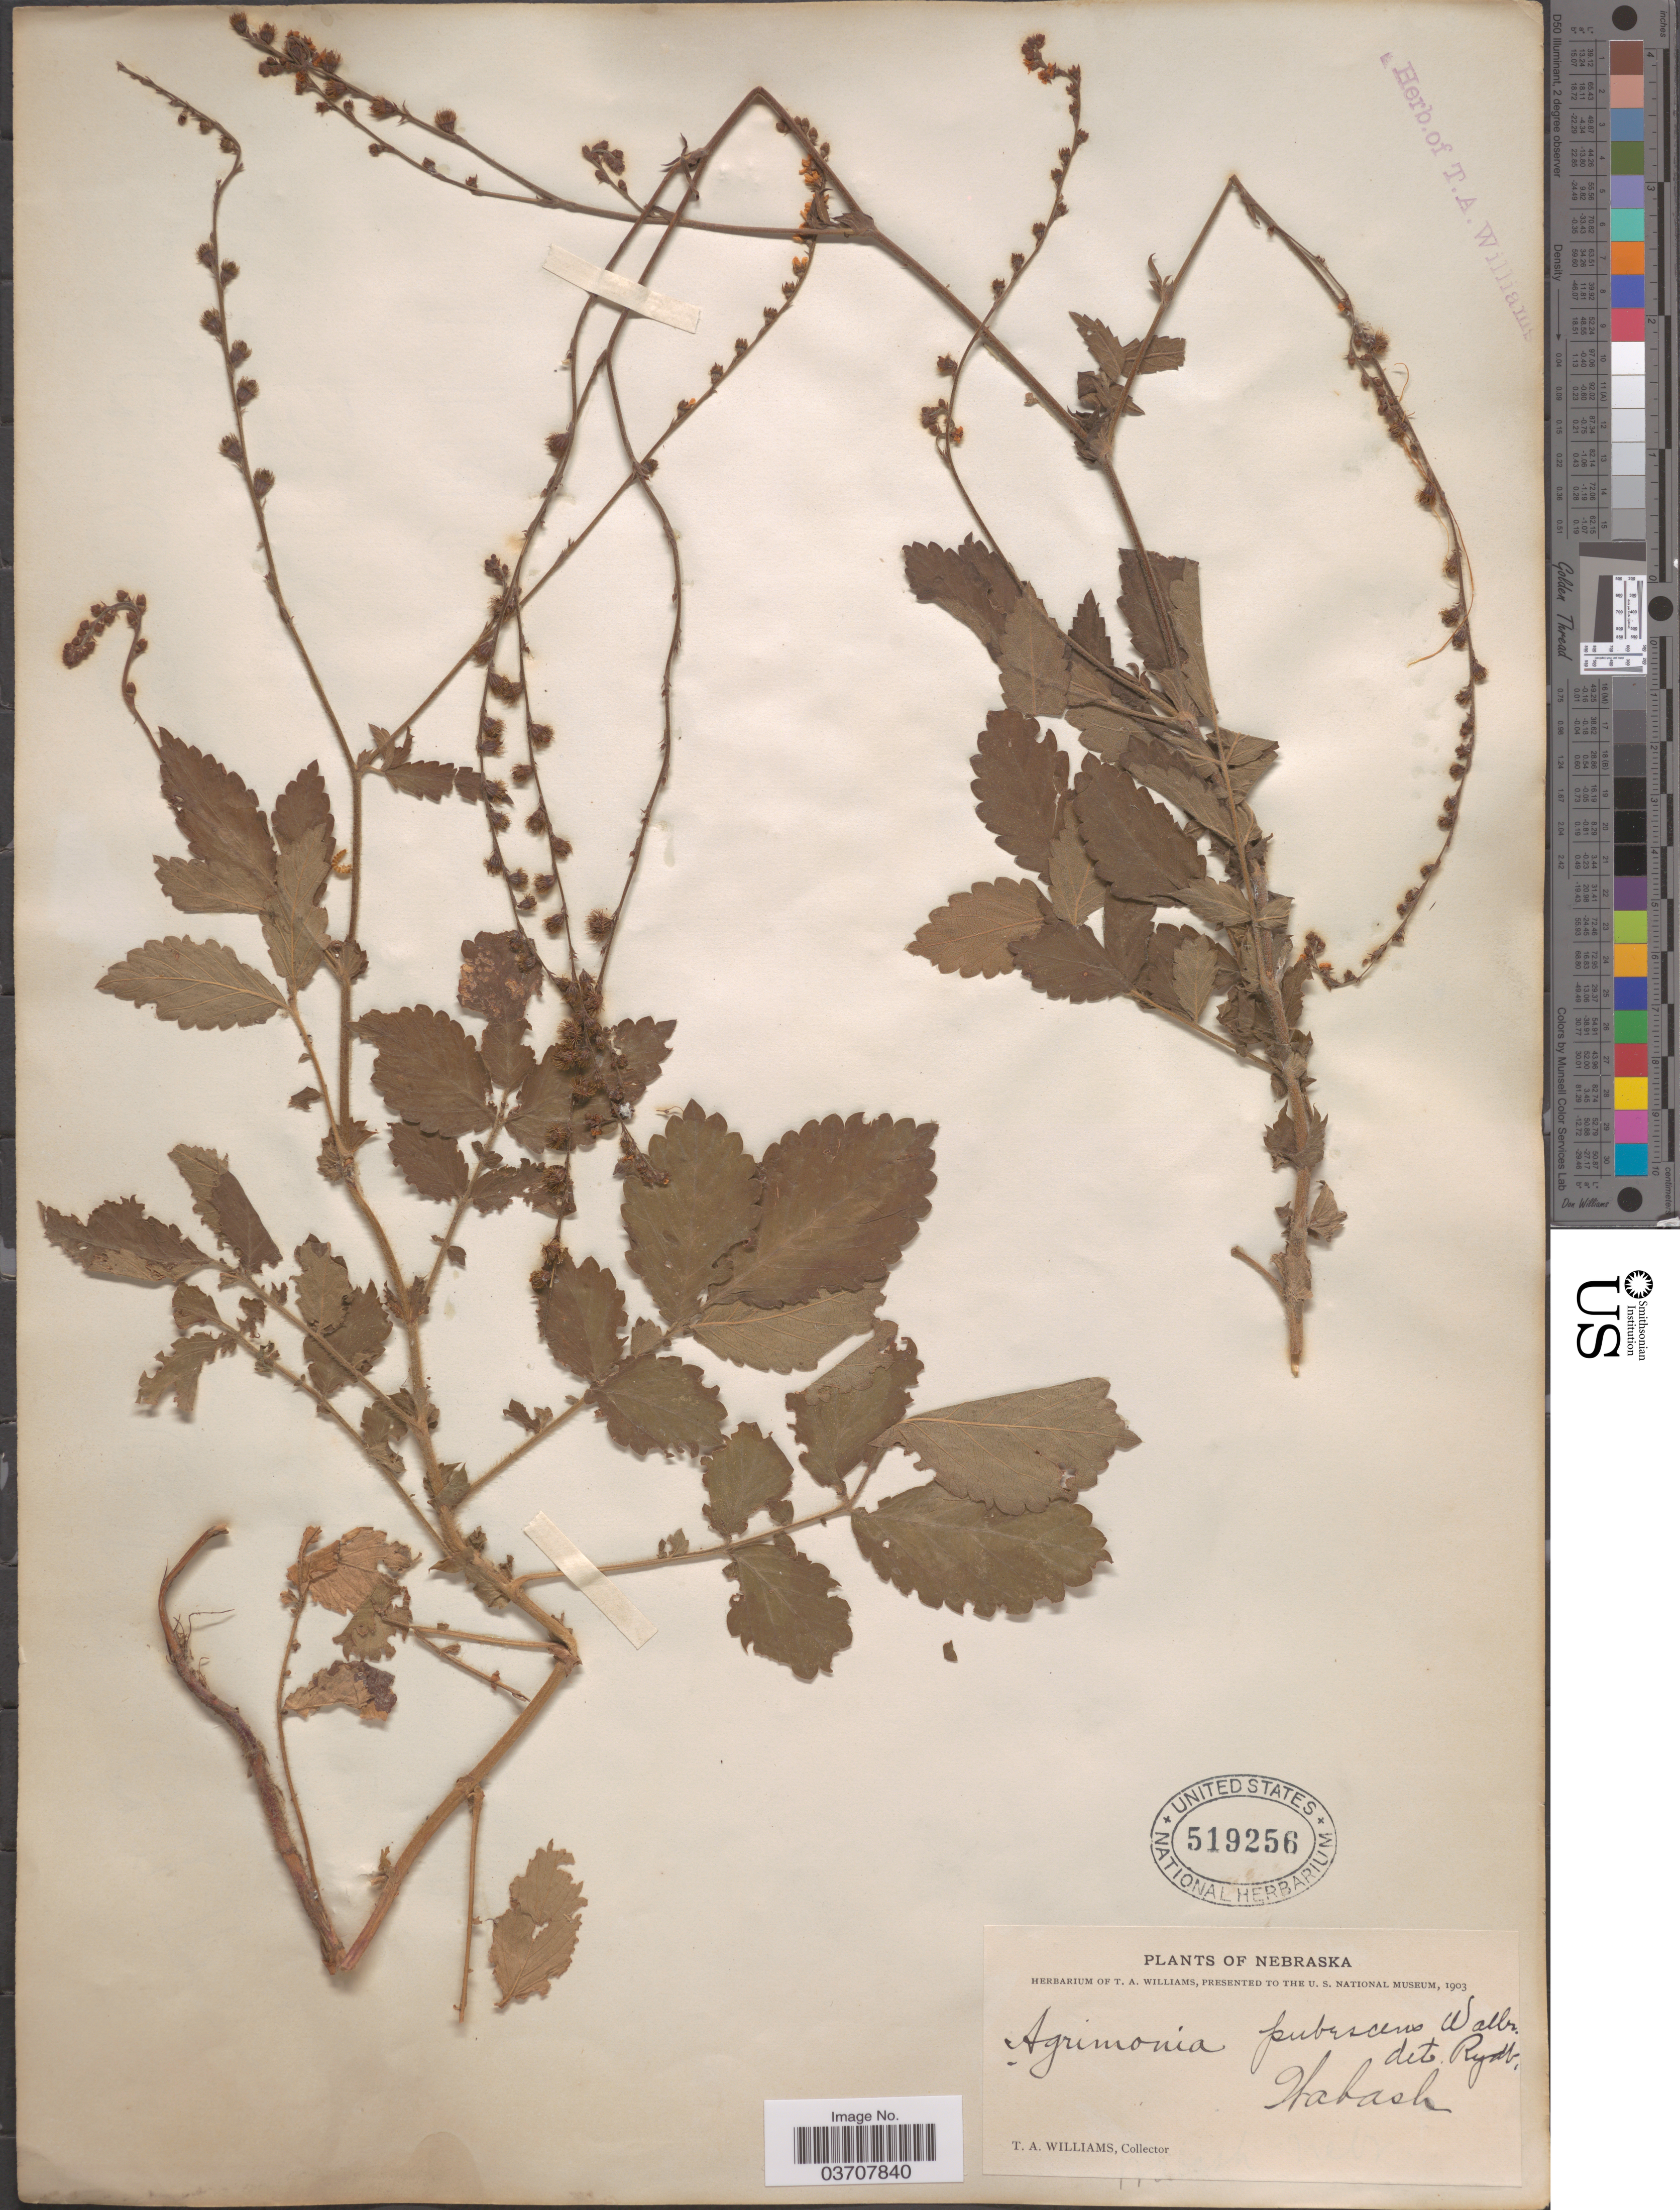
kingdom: Plantae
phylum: Tracheophyta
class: Magnoliopsida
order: Rosales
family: Rosaceae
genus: Agrimonia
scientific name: Agrimonia pubescens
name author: Wallr.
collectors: T. Williams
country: United States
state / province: Nebraska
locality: Wabash.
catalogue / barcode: US 519256